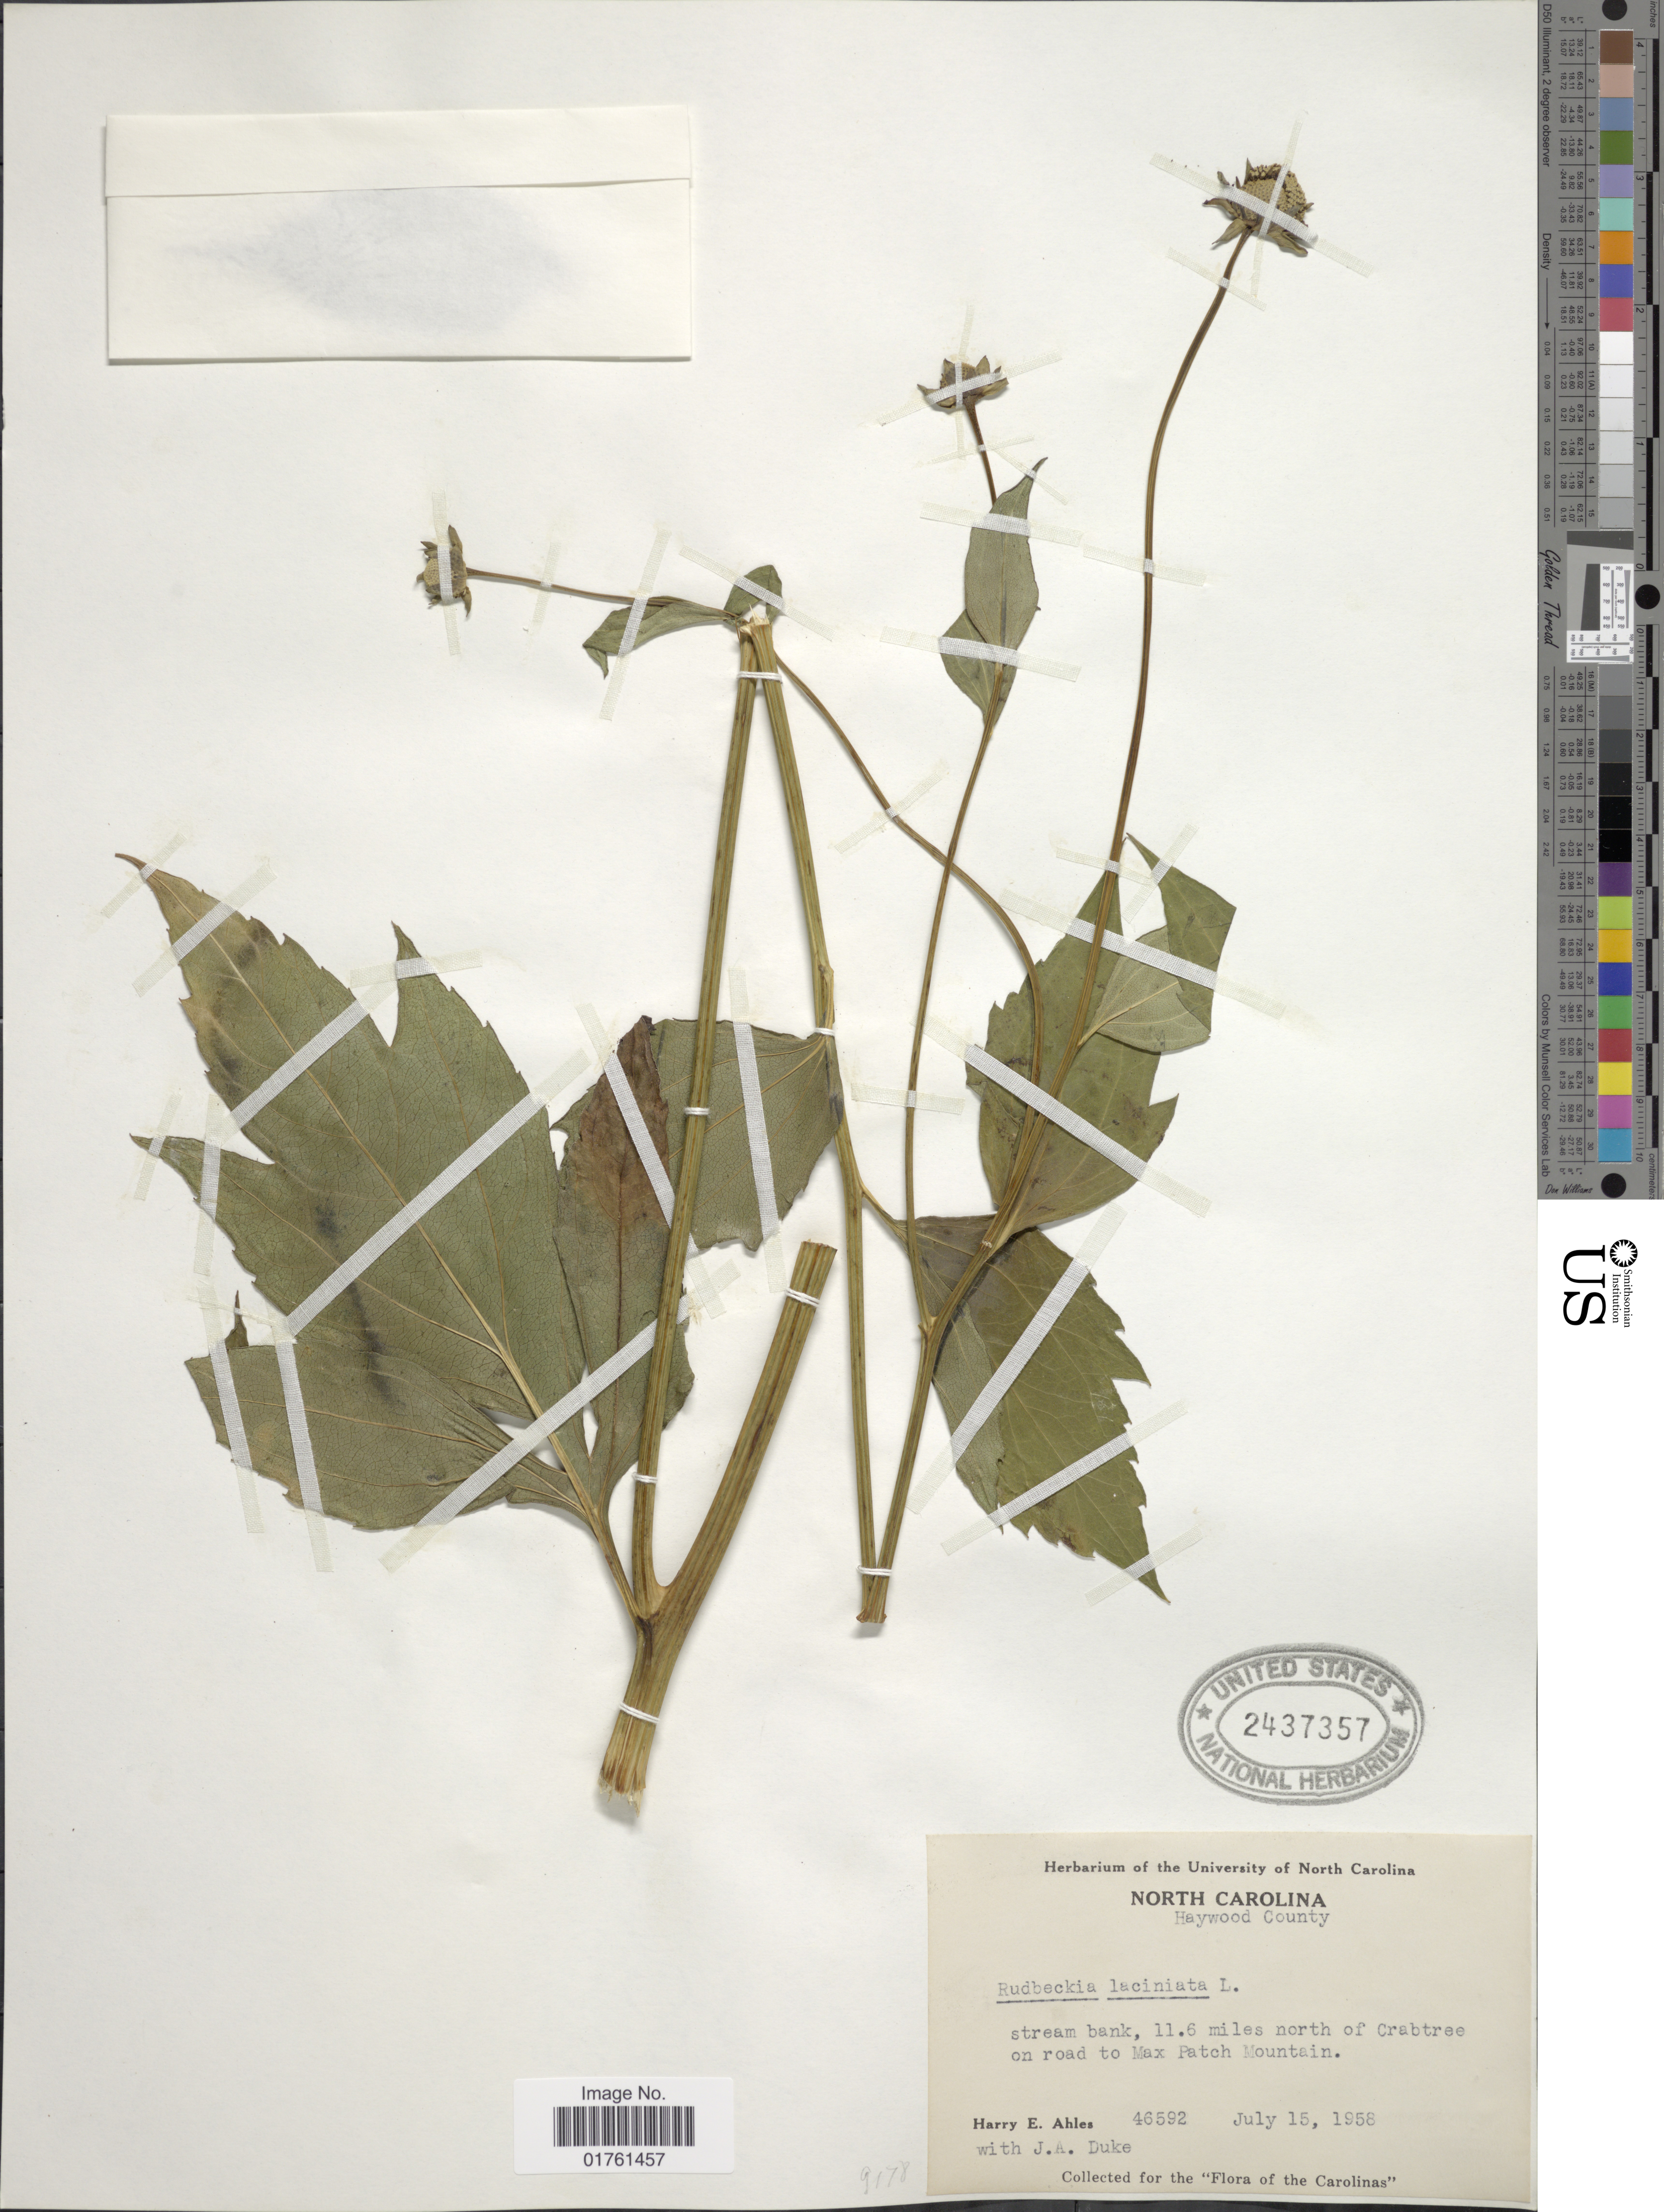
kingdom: Plantae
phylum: Tracheophyta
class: Magnoliopsida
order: Asterales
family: Asteraceae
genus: Rudbeckia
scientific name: Rudbeckia laciniata var. laciniata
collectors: H. E. Ahles & J. A. Duke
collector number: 46592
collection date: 1958-07-15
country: United States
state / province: North Carolina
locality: Haywood County, stream bank, 11.6 miles north of Cravtree on road to to Max Patch Mountain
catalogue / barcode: US 2437357